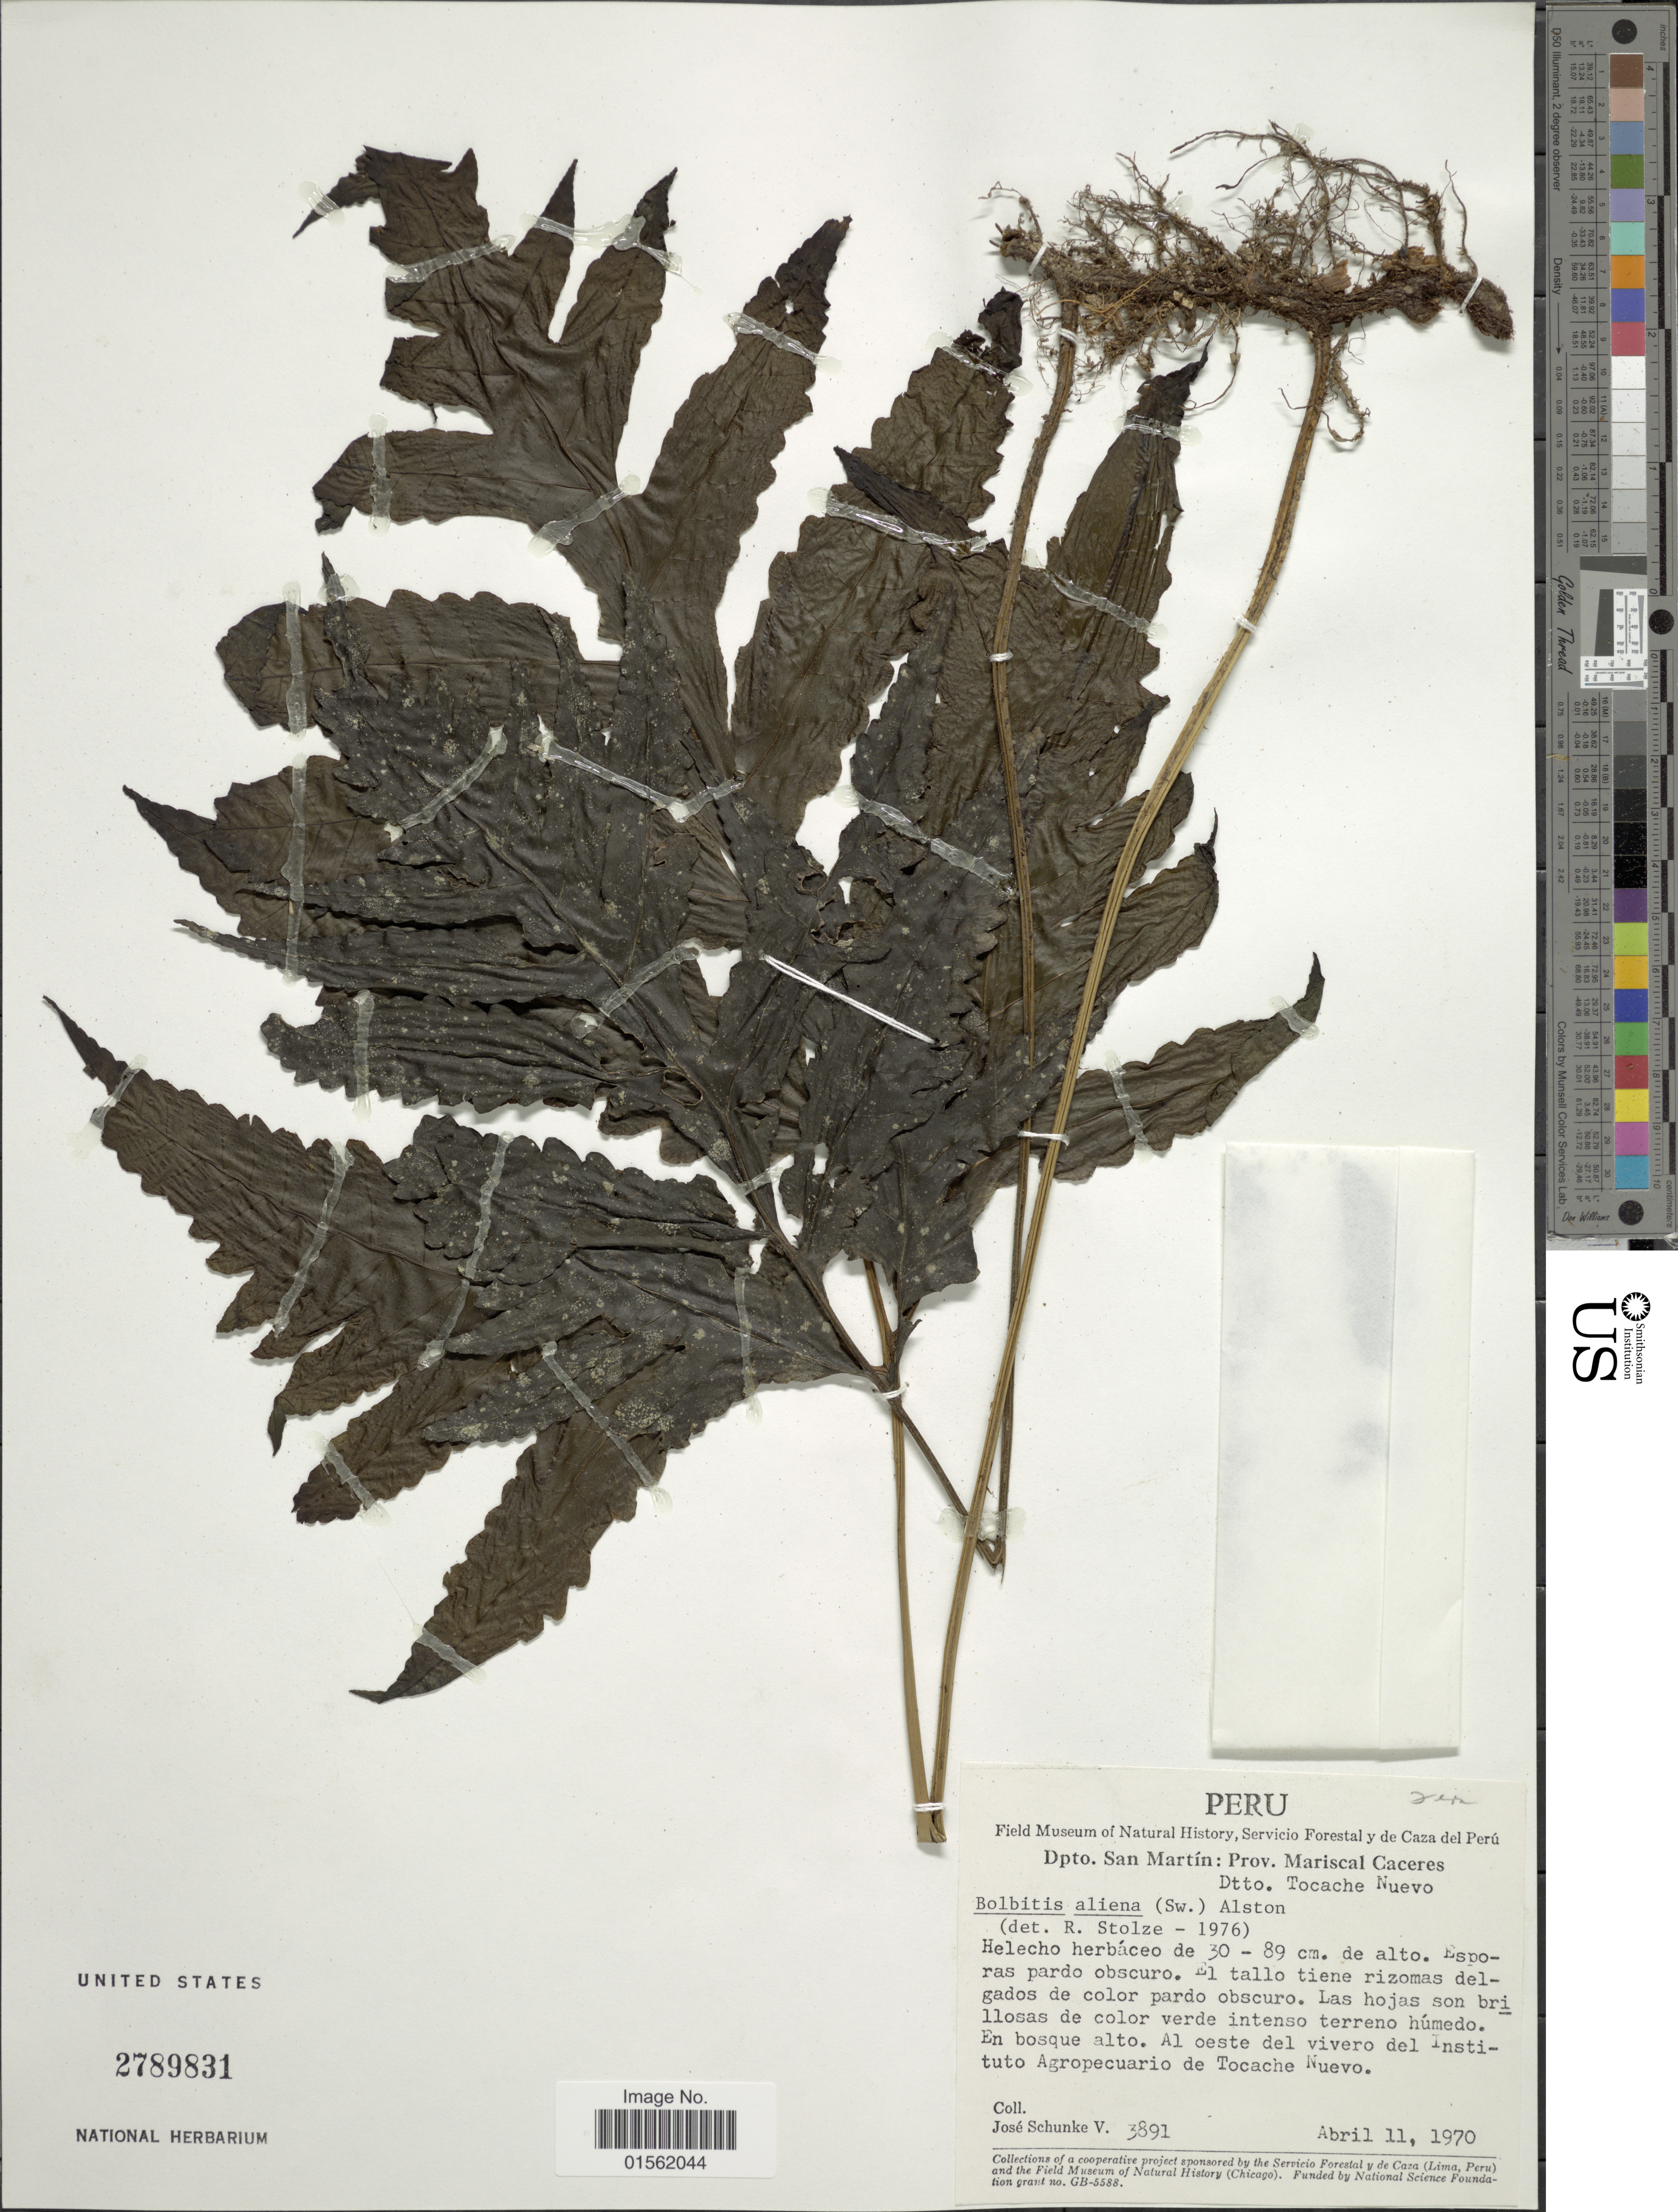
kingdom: Plantae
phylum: Tracheophyta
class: Polypodiopsida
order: Polypodiales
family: Dryopteridaceae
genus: Bolbitis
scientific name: Bolbitis aliena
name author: (Sw.) Alston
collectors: J. Schunke Vigo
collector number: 3891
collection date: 1970-04-11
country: Peru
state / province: San Martín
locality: Prov. Mariscal Caceres. Dtto. Tocache Nuevo. Las Hojas son brillosas de color verde intenso terreno húmedo. En bosque alto. Al oeste del vivero del Instituto Agropecuario de Tocache Nuevo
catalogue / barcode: US 2789831